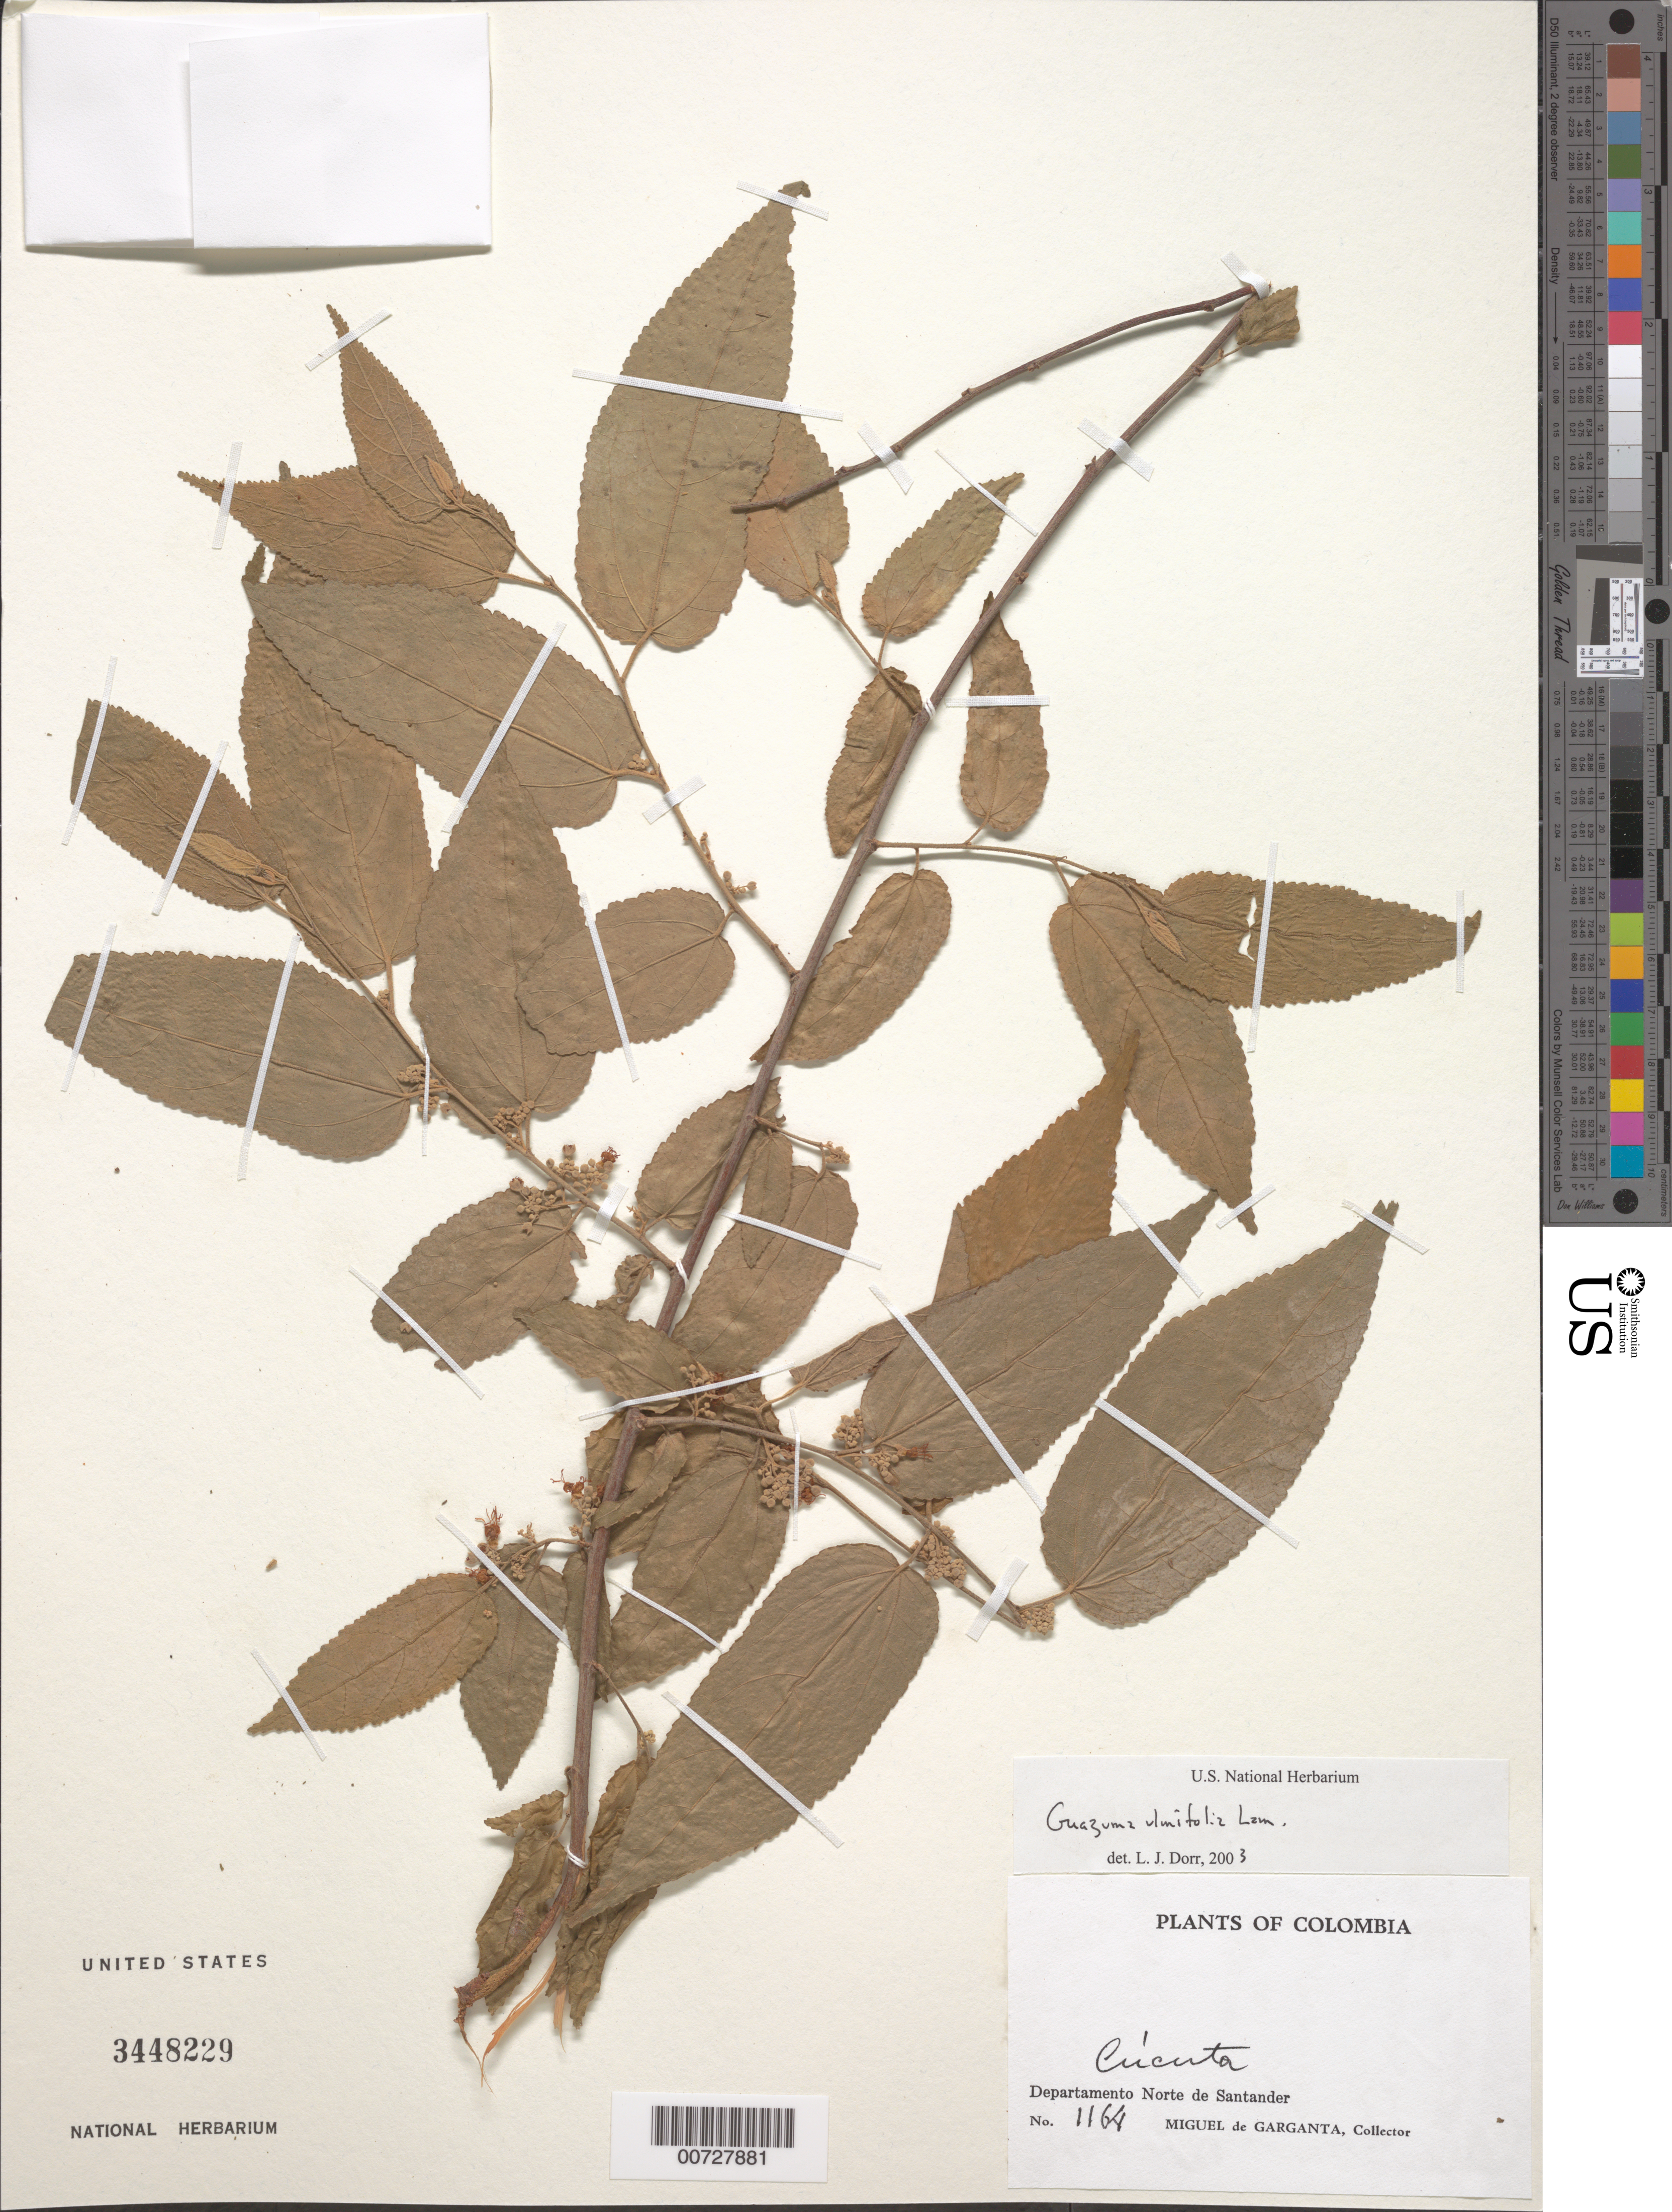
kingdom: Plantae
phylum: Tracheophyta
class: Magnoliopsida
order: Malvales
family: Malvaceae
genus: Guazuma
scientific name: Guazuma ulmifolia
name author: Lam.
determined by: Dorr, L. J., (BOT), Smithsonian Institution - National Museum of Natural History (UNITED STATES)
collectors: M. Garganta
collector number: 1164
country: Colombia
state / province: Norte de Santander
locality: Cúcuta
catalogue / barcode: US 3448229